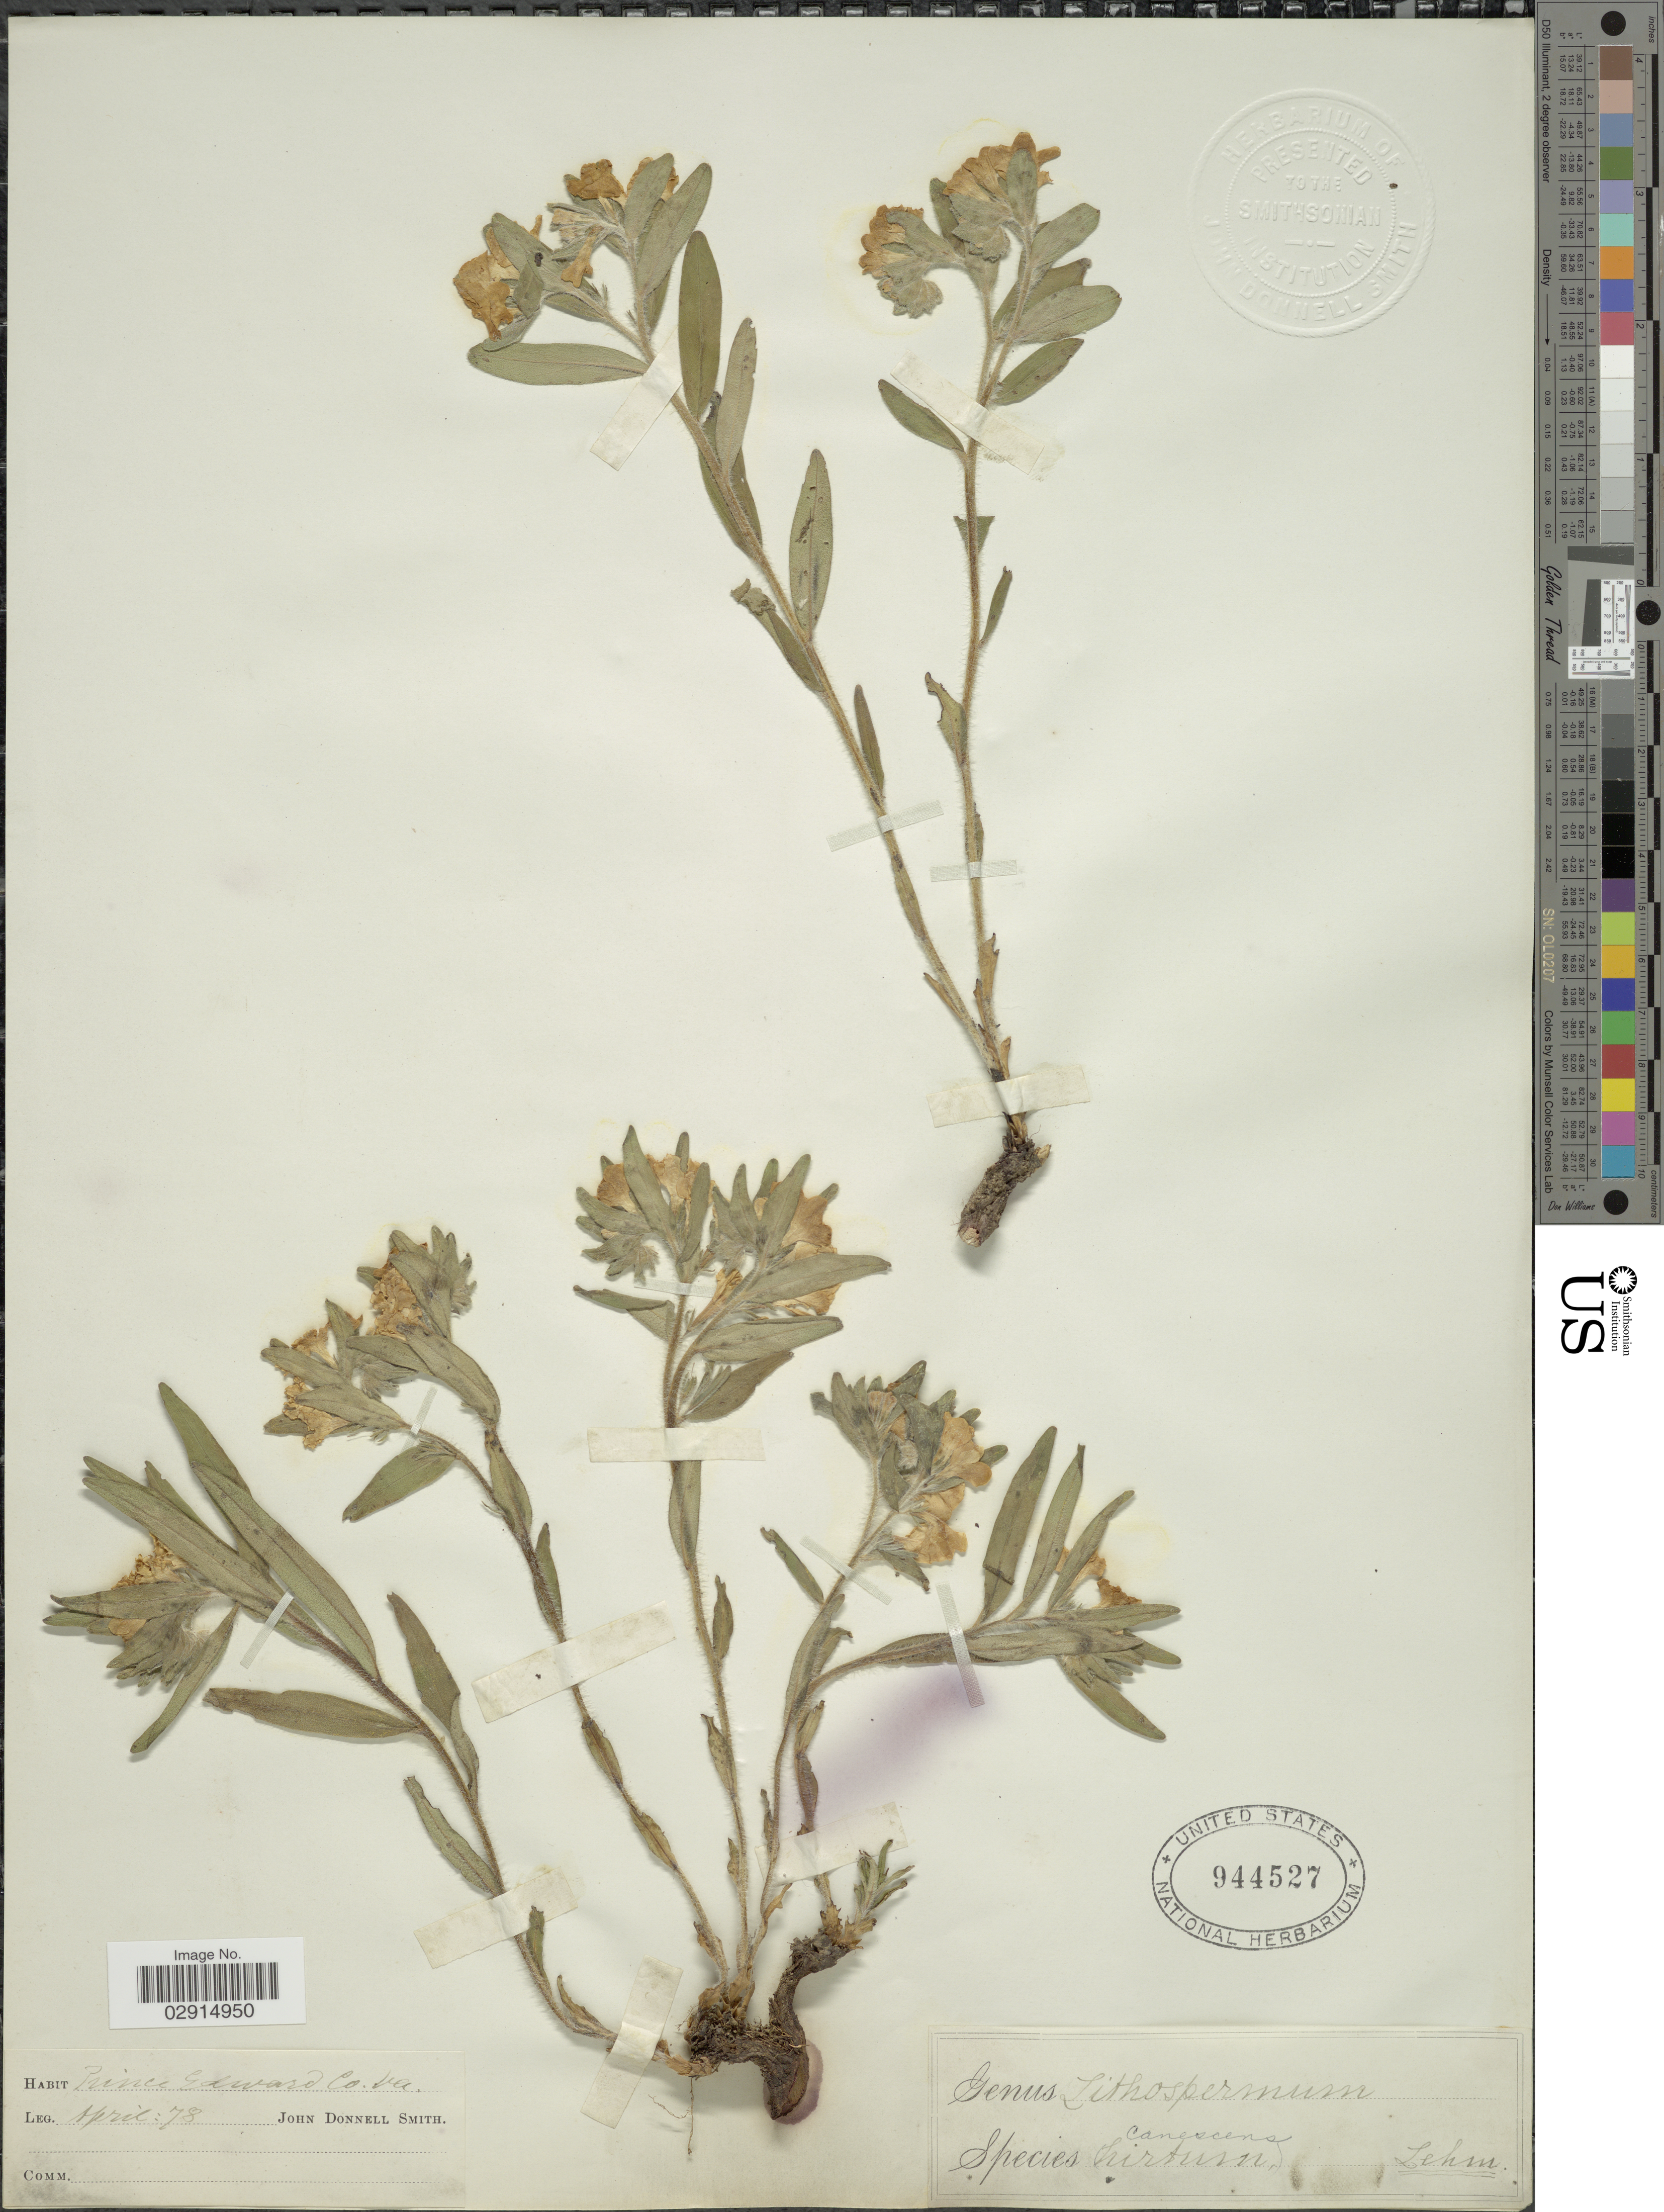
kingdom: Plantae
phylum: Tracheophyta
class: Magnoliopsida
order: Boraginales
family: Boraginaceae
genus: Lithospermum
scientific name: Lithospermum sp.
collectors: J. Donnell Smith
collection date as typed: Transcribed d/m/y: /4/78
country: United States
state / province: Virginia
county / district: Prince Edward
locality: Prince Edward Co. Va.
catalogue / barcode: US 944527